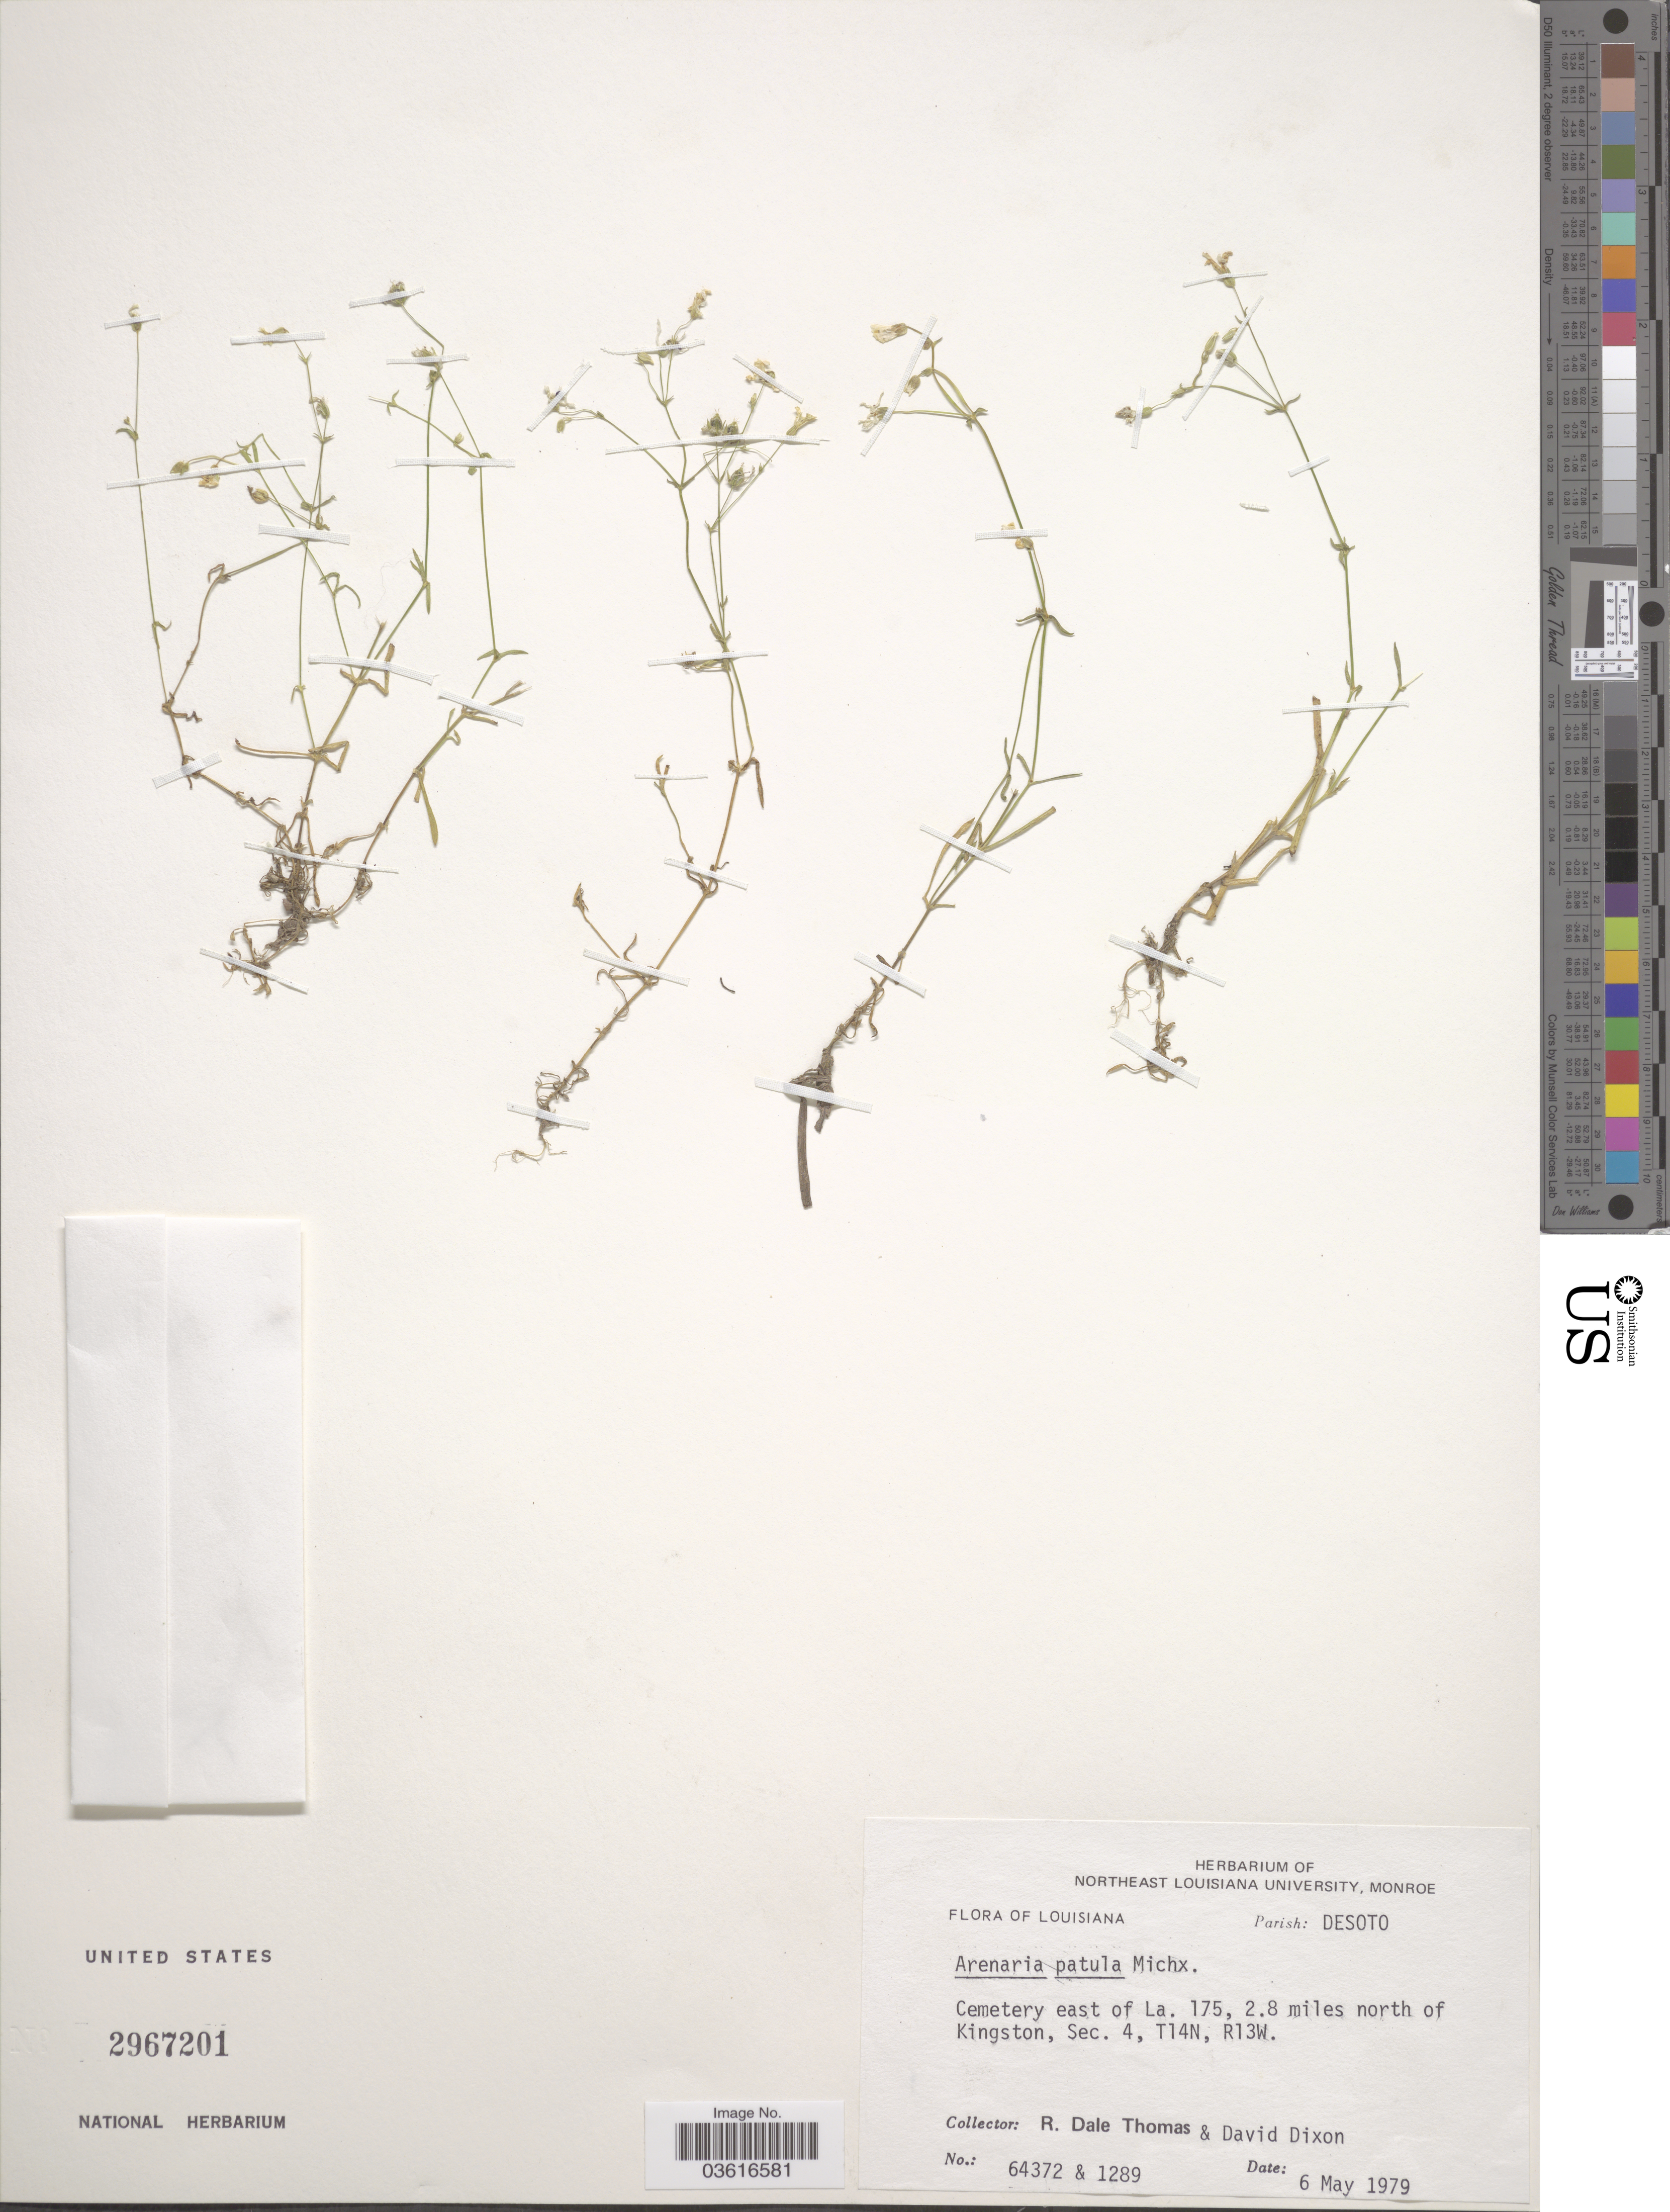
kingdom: Plantae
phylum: Tracheophyta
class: Magnoliopsida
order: Caryophyllales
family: Caryophyllaceae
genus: Minuartia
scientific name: Minuartia patula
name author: (Michx.) Mattf.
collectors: R. Thomas & D. Dixon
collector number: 64372/1289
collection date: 1979-05-06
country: United States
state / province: Louisiana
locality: Parish: Desoto. Cemtery east of La. 175, 2.8 miles north of Kingston, Sec. 4, T14N, R13W.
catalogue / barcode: US 2967201